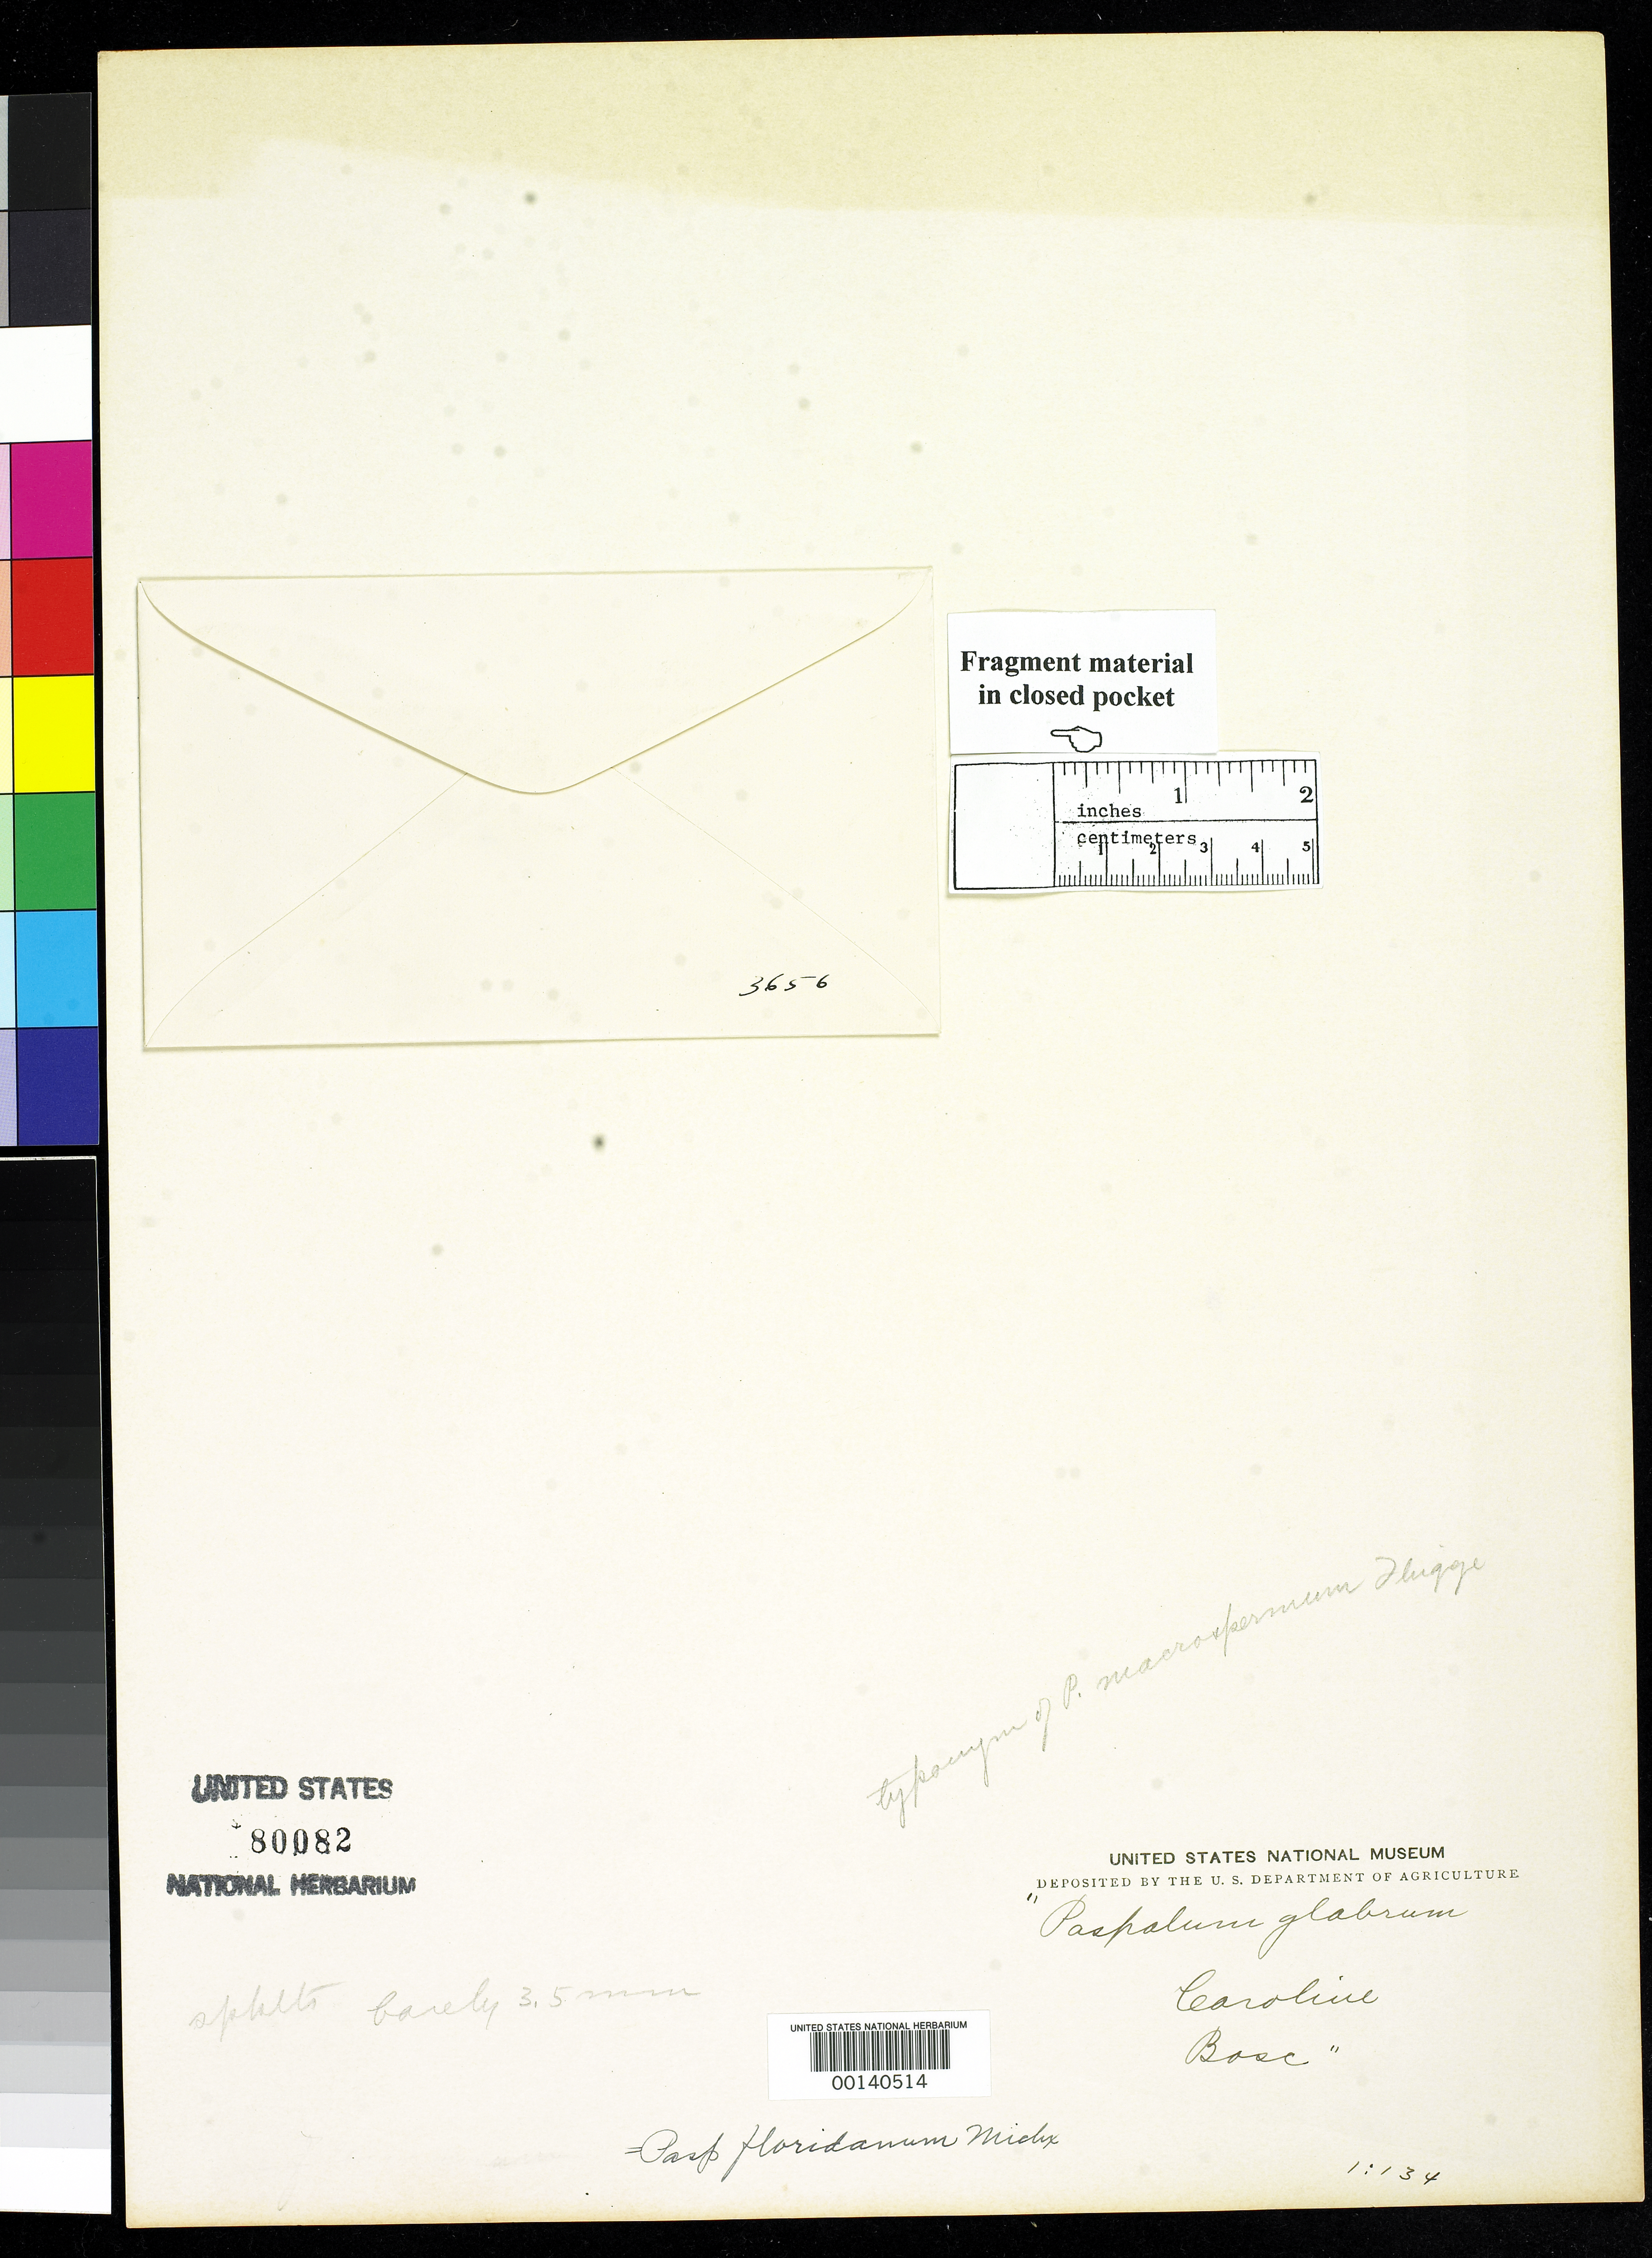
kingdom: Plantae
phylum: Tracheophyta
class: Liliopsida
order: Poales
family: Poaceae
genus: Paspalum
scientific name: Paspalum macrospermum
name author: Flüggé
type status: Type Fragment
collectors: L. A. G. Bosc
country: United States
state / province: South Carolina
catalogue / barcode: US 80082